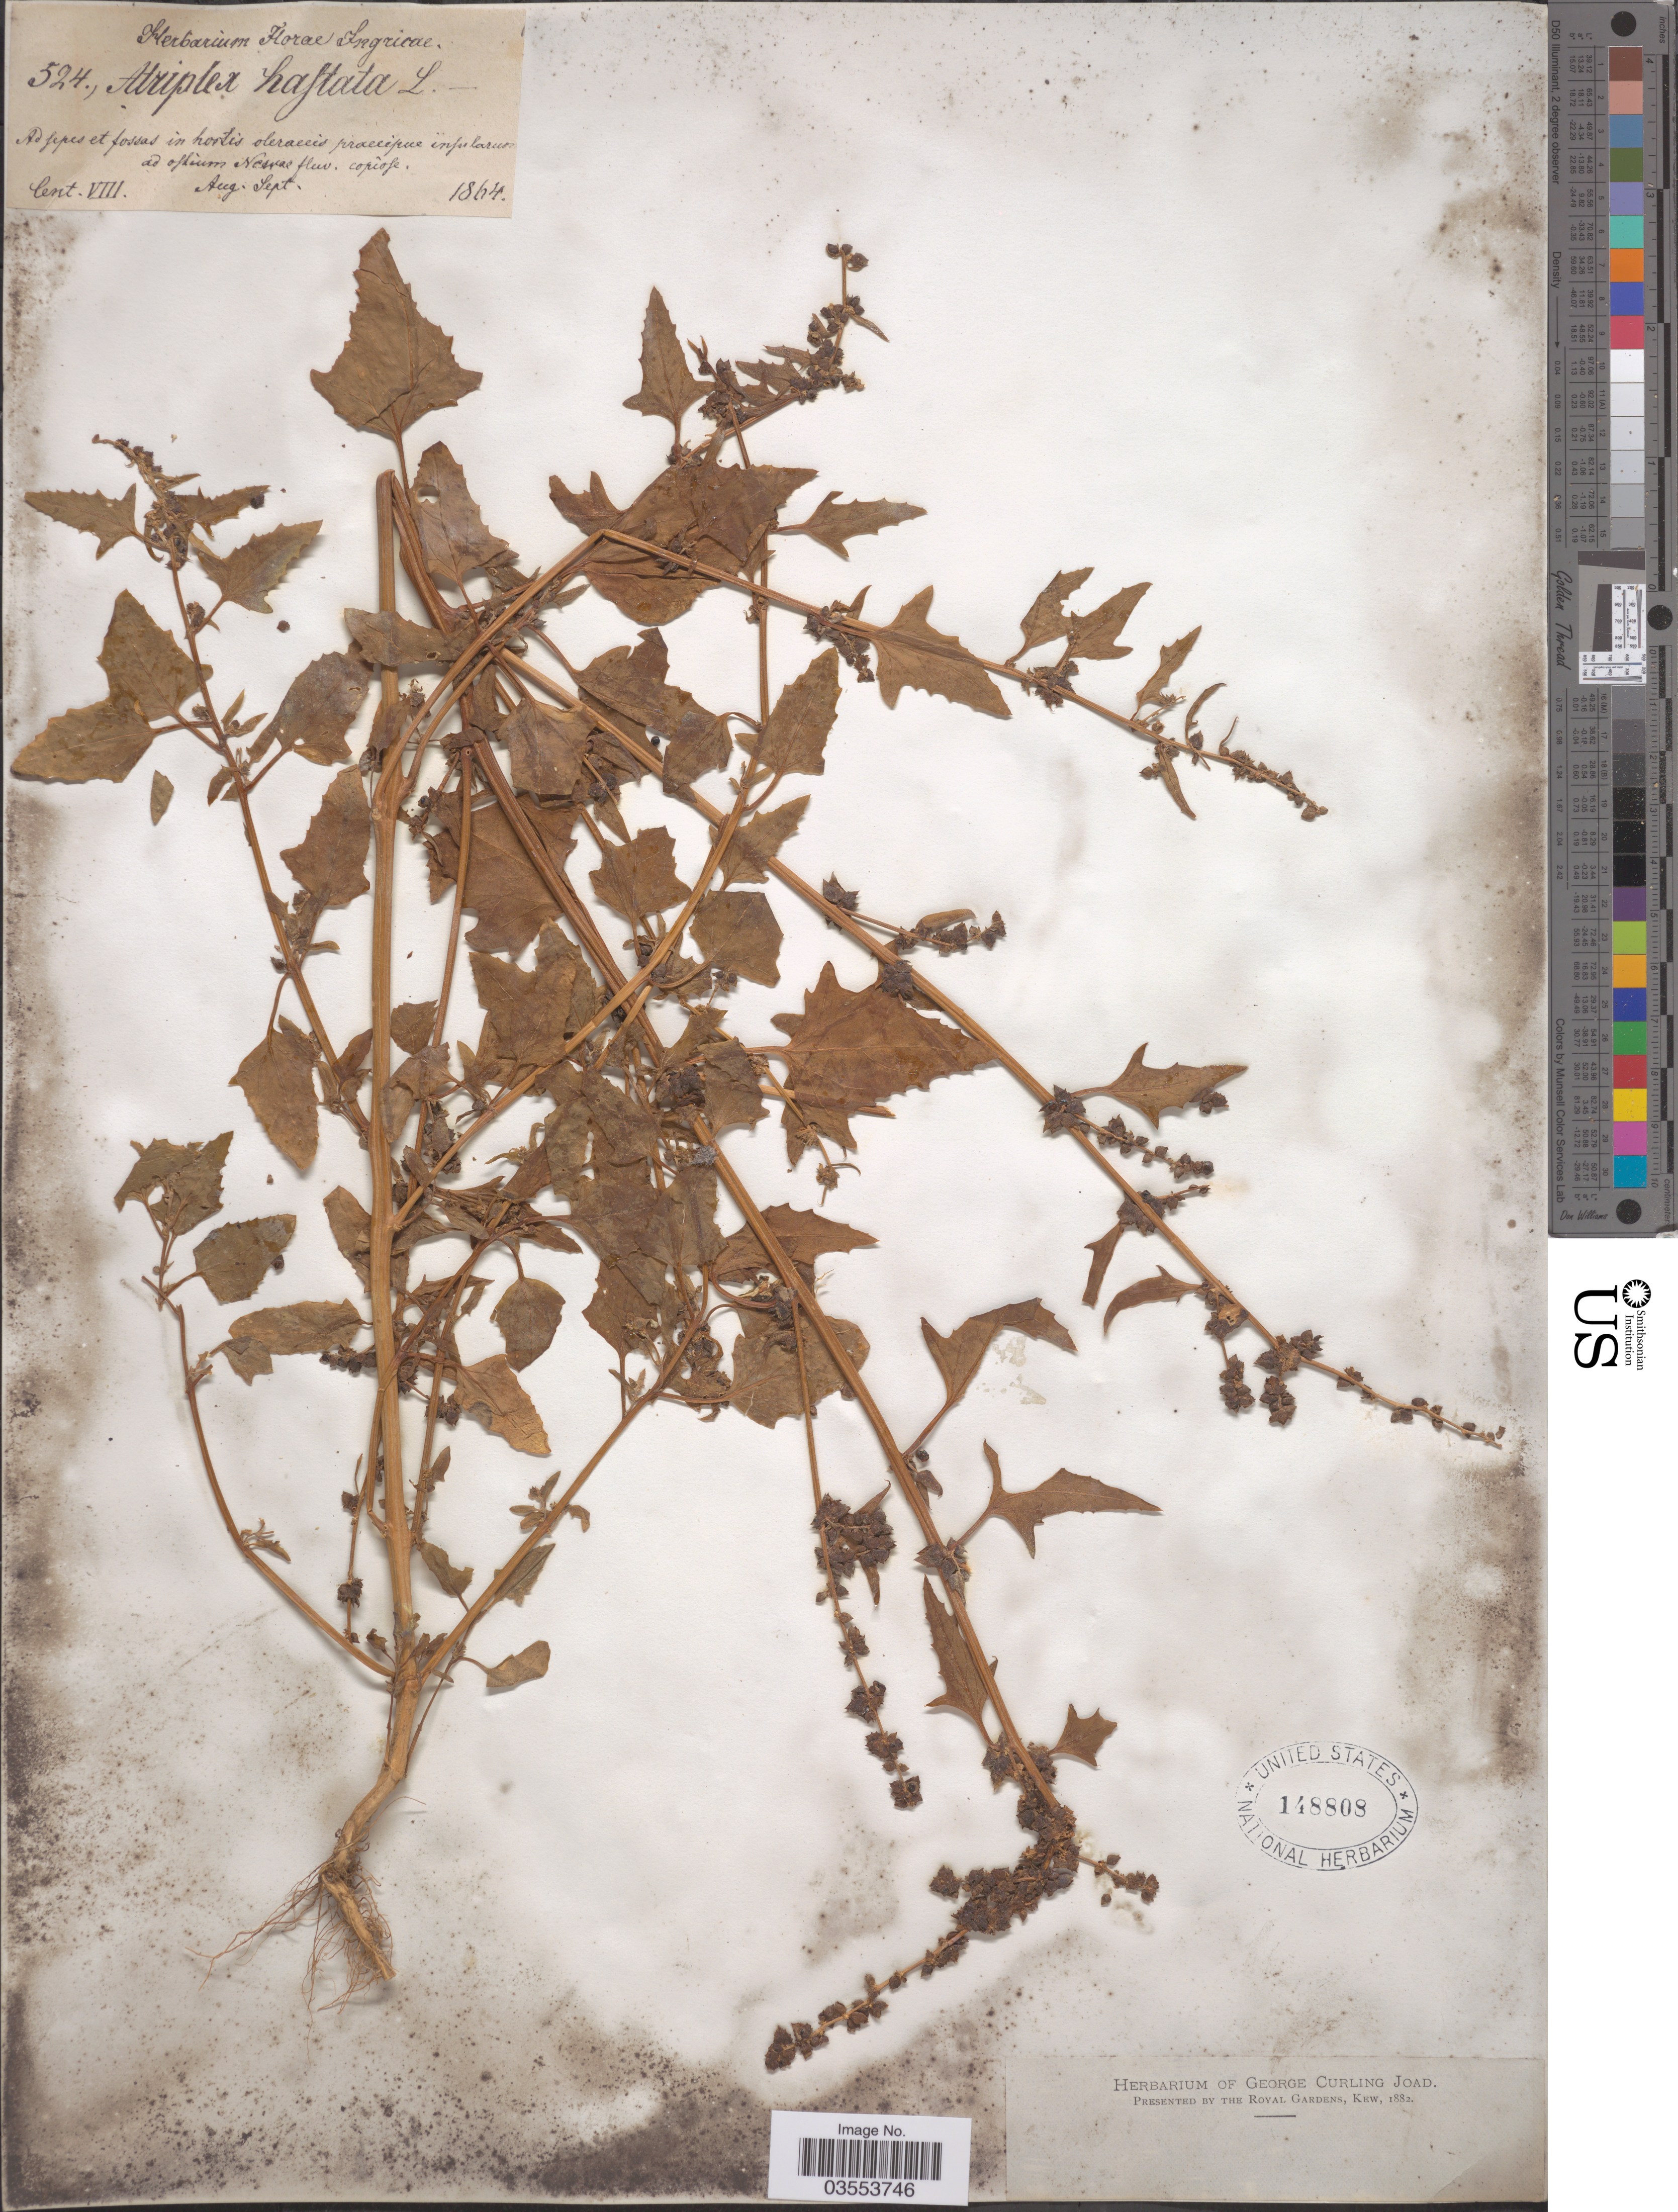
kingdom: Plantae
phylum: Tracheophyta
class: Magnoliopsida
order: Caryophyllales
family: Amaranthaceae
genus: Atriplex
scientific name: Atriplex hastata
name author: L.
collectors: ex herb. Florae Ingricae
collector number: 524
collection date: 1864-08/1864-09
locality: Nesrae [interpreted] fluv.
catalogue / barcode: US 148808